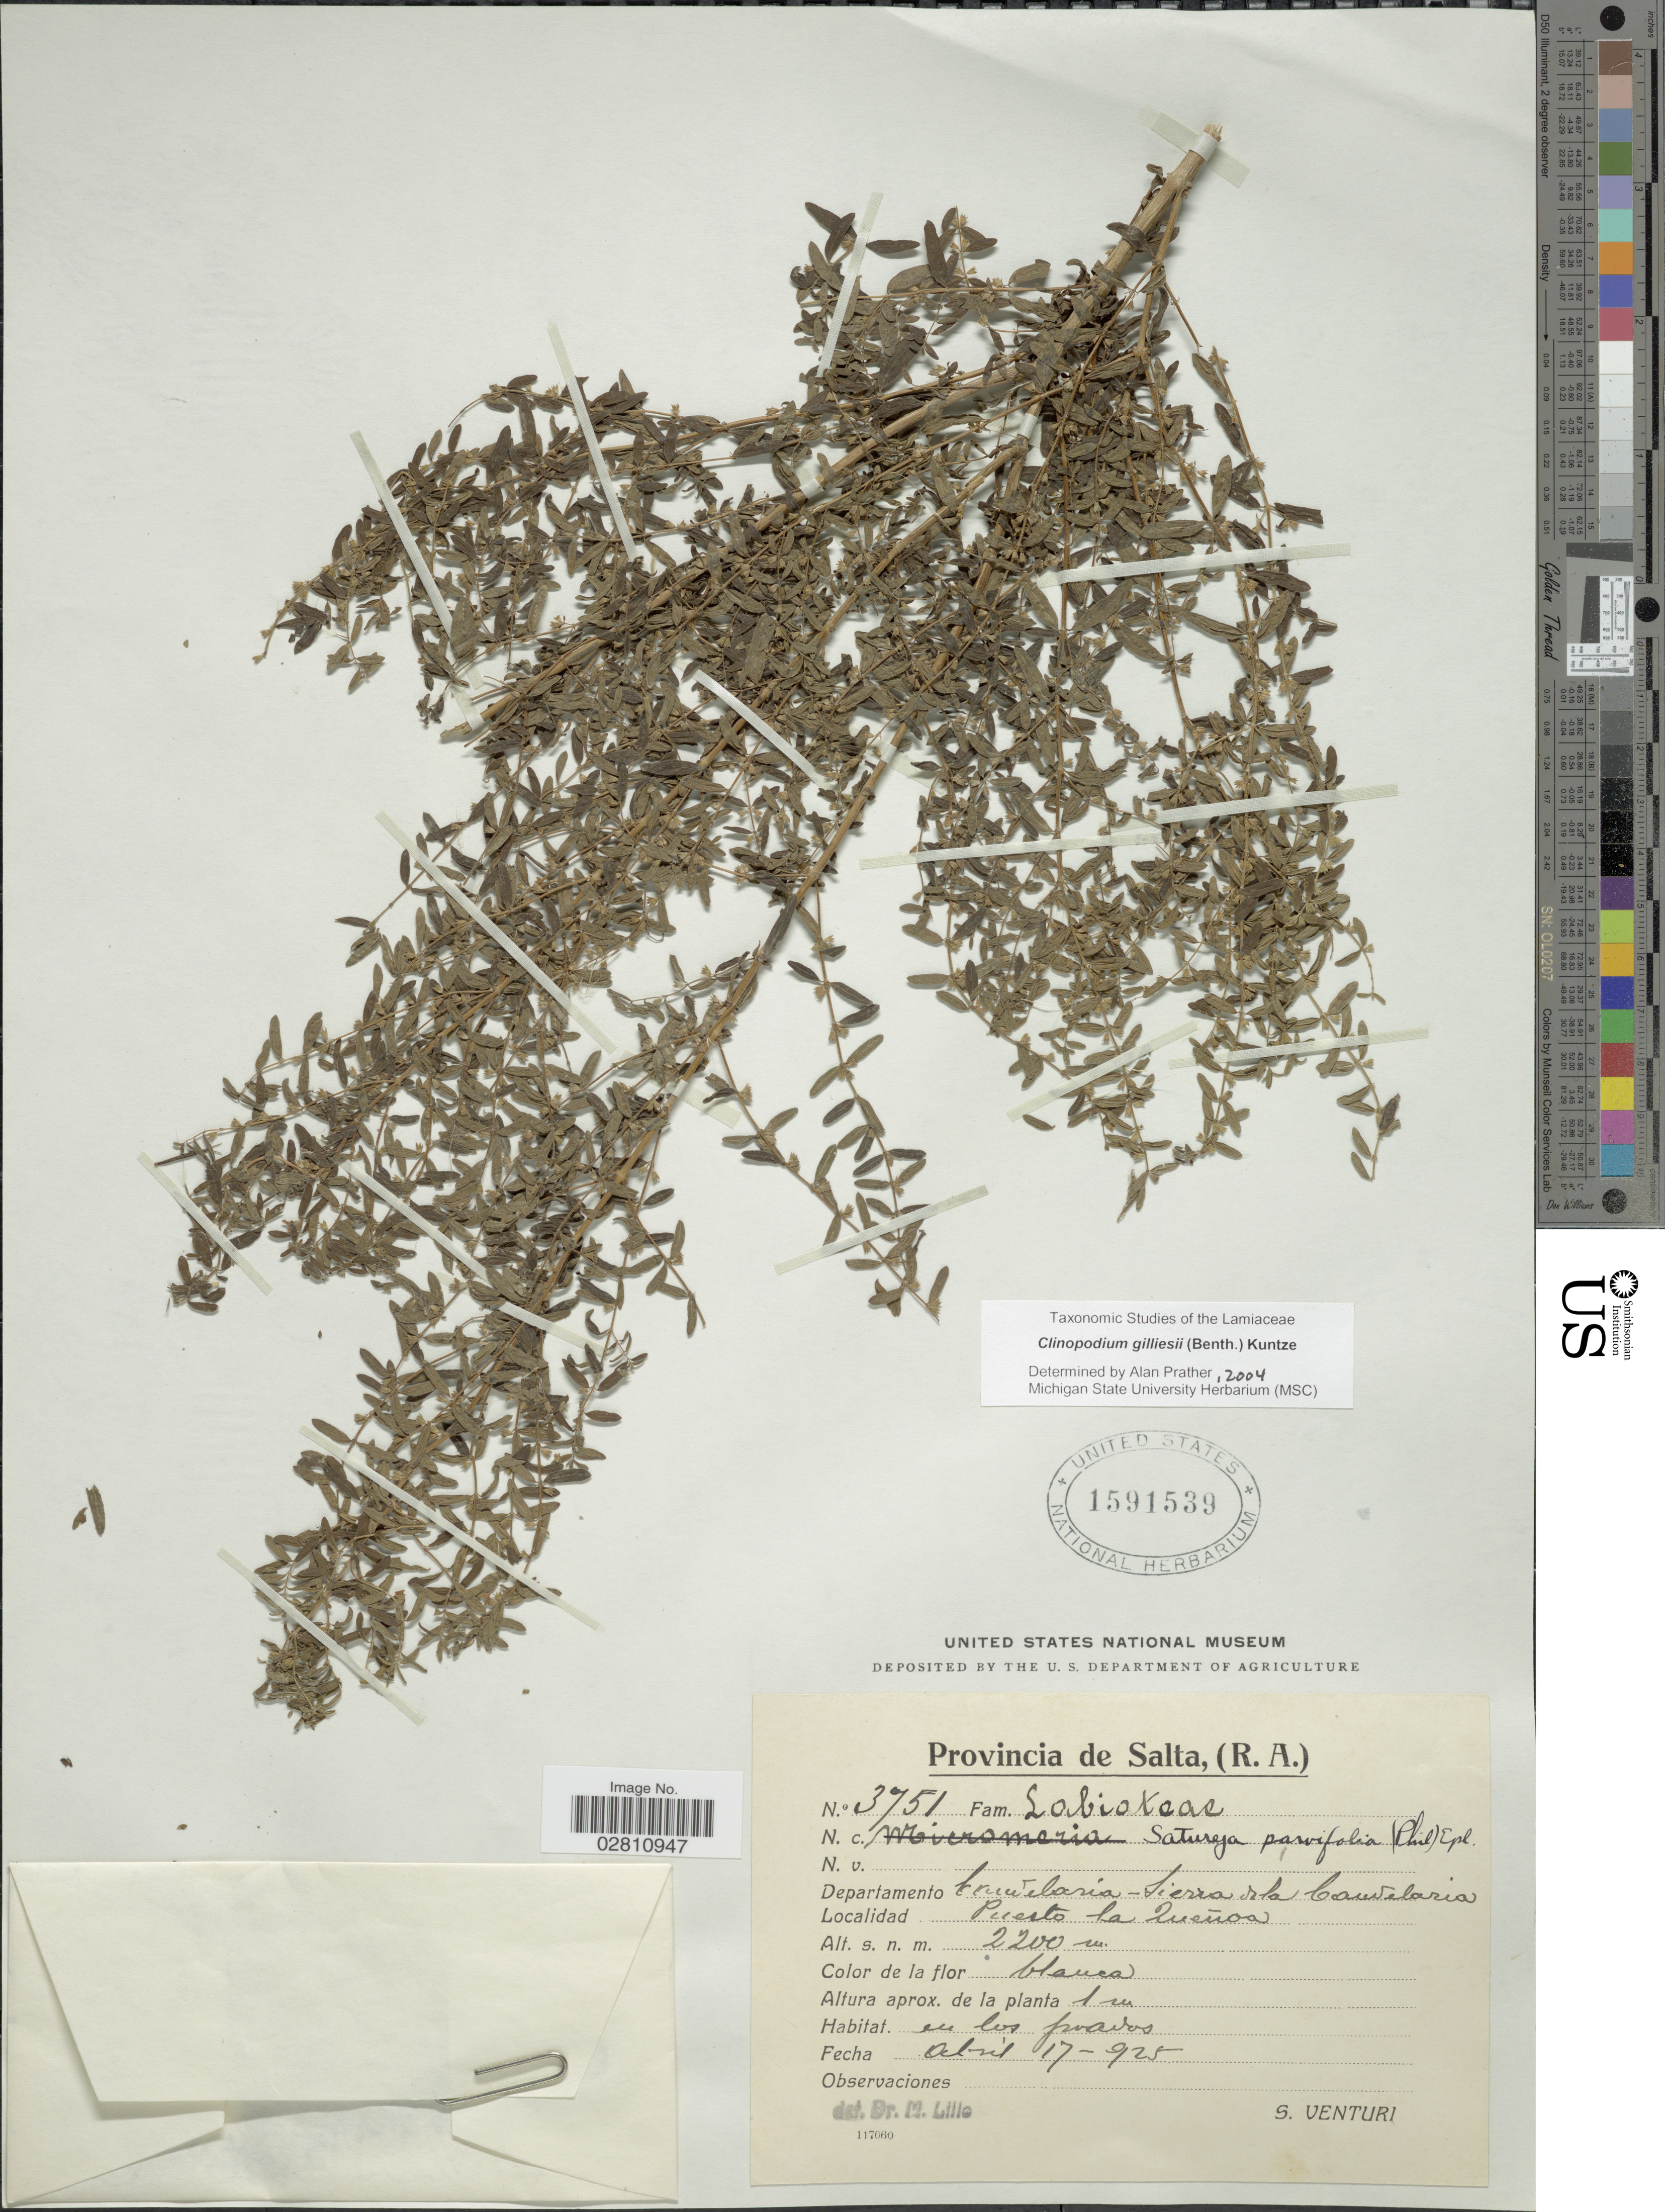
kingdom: Plantae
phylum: Tracheophyta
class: Magnoliopsida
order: Lamiales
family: Lamiaceae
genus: Clinopodium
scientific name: Clinopodium gilliesii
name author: (Benth.) Kuntze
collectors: S. Venturi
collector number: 3751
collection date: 1925-04-17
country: Argentina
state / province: Salta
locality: Departamento Candelaria - Sierra de la Candelaria, Puerto la Quenoa.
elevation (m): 2200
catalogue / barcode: US 1591539